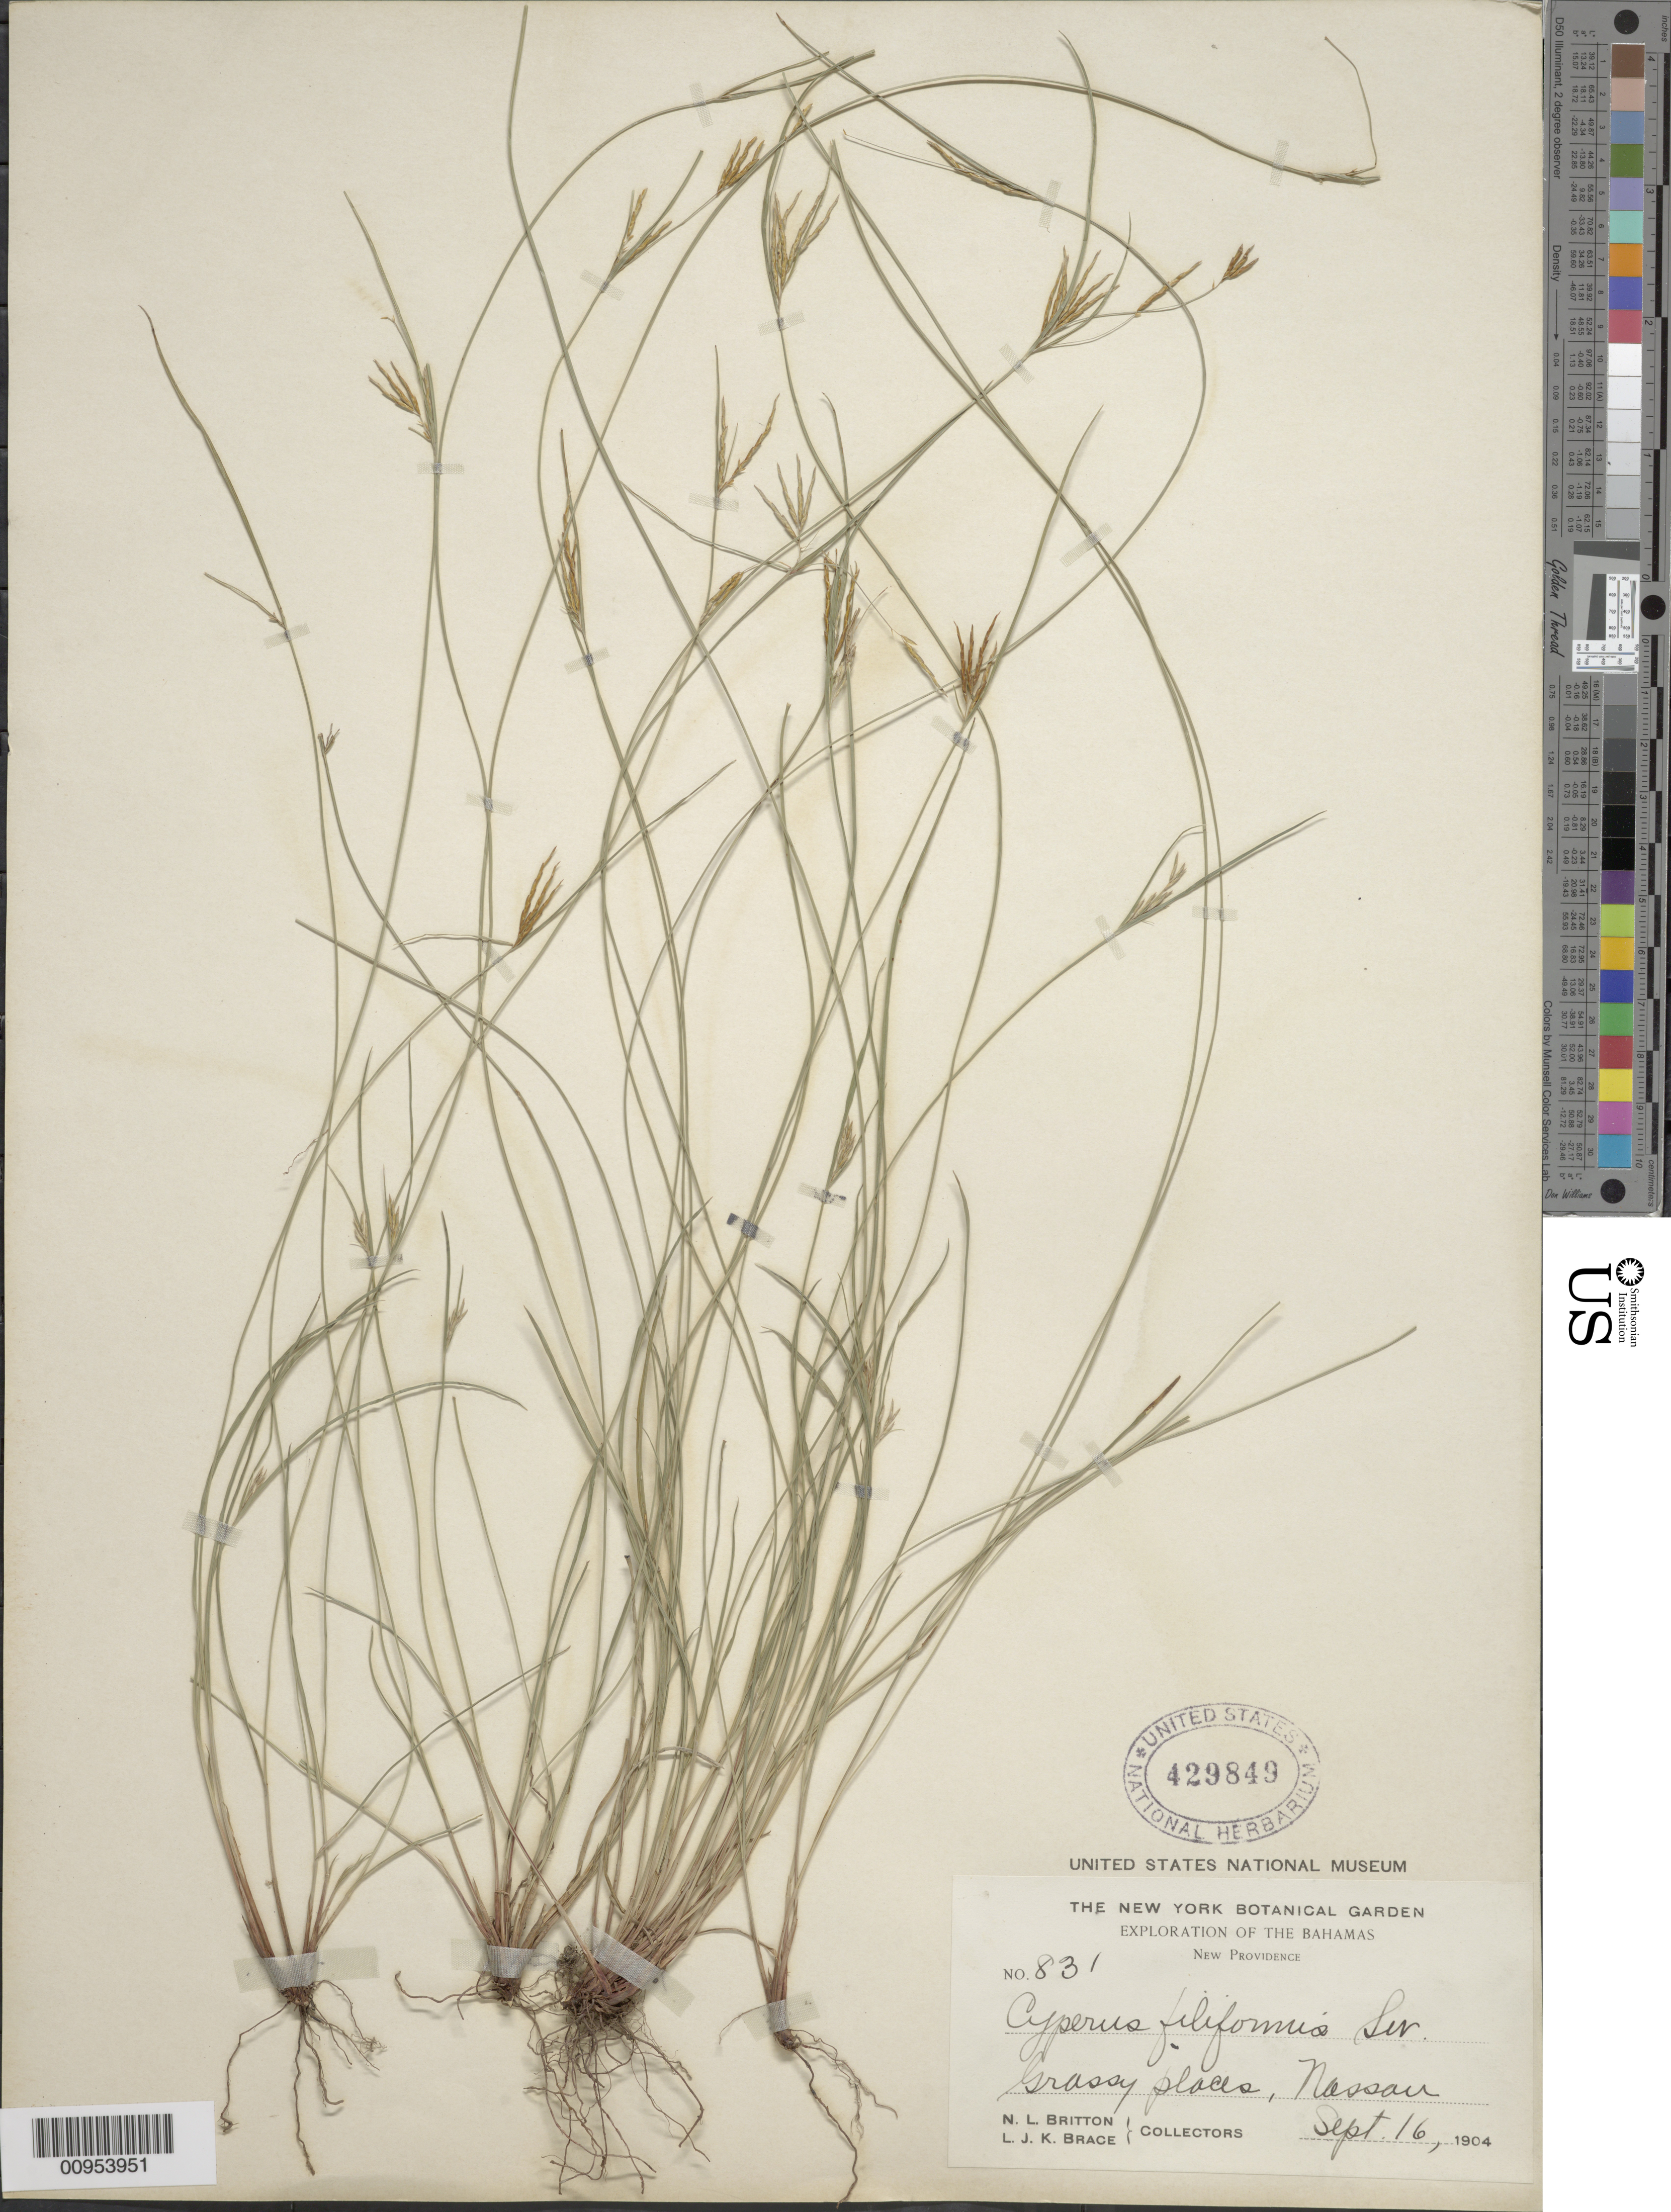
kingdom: Plantae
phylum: Tracheophyta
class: Liliopsida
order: Poales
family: Cyperaceae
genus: Cyperus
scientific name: Cyperus filiformis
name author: Sw.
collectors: N. Britton & L. J. K. Brace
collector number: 831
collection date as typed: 16 Sep 1904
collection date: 1904-09-16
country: Bahamas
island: New Providence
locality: Nassau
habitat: Grassy places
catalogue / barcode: US 429849